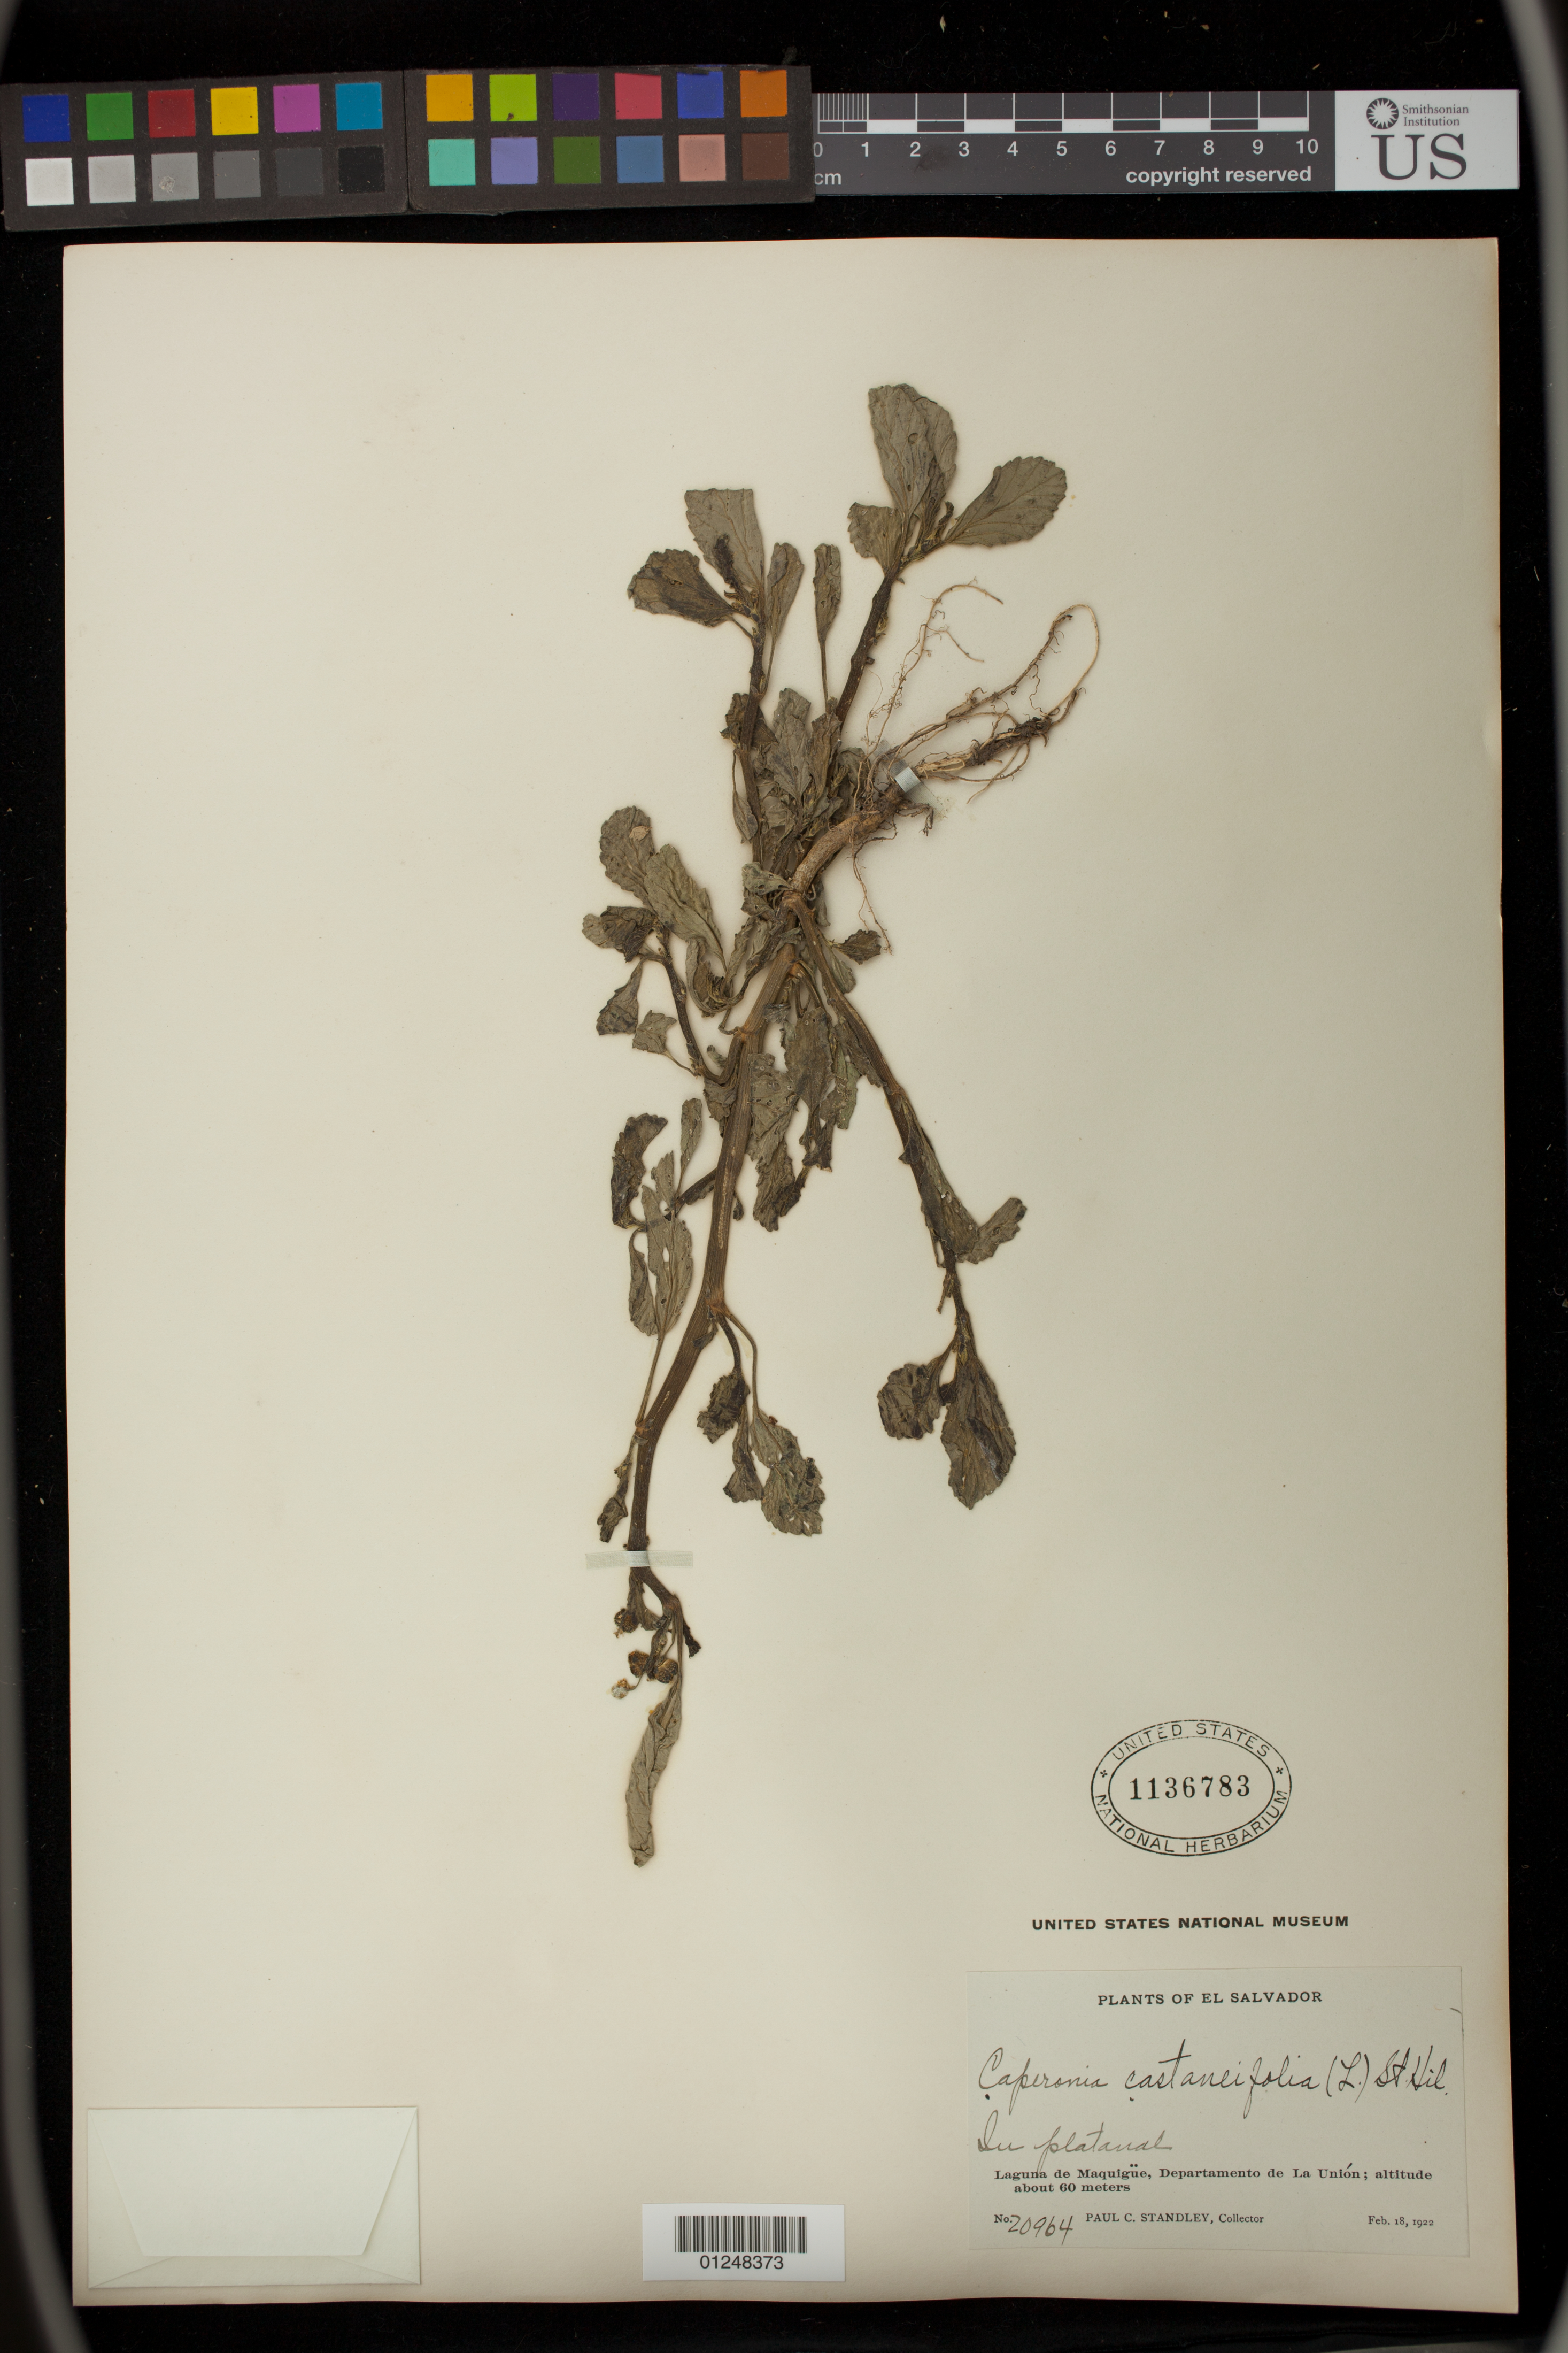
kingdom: Plantae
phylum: Tracheophyta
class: Magnoliopsida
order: Malpighiales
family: Euphorbiaceae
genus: Caperonia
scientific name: Caperonia castaneifolia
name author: (L.) A. St.-Hil.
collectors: P. C. Standley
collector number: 20964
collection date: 1922-02-18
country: El Salvador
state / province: La Union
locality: Laguna de Maquigue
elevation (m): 60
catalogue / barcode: US 1136783